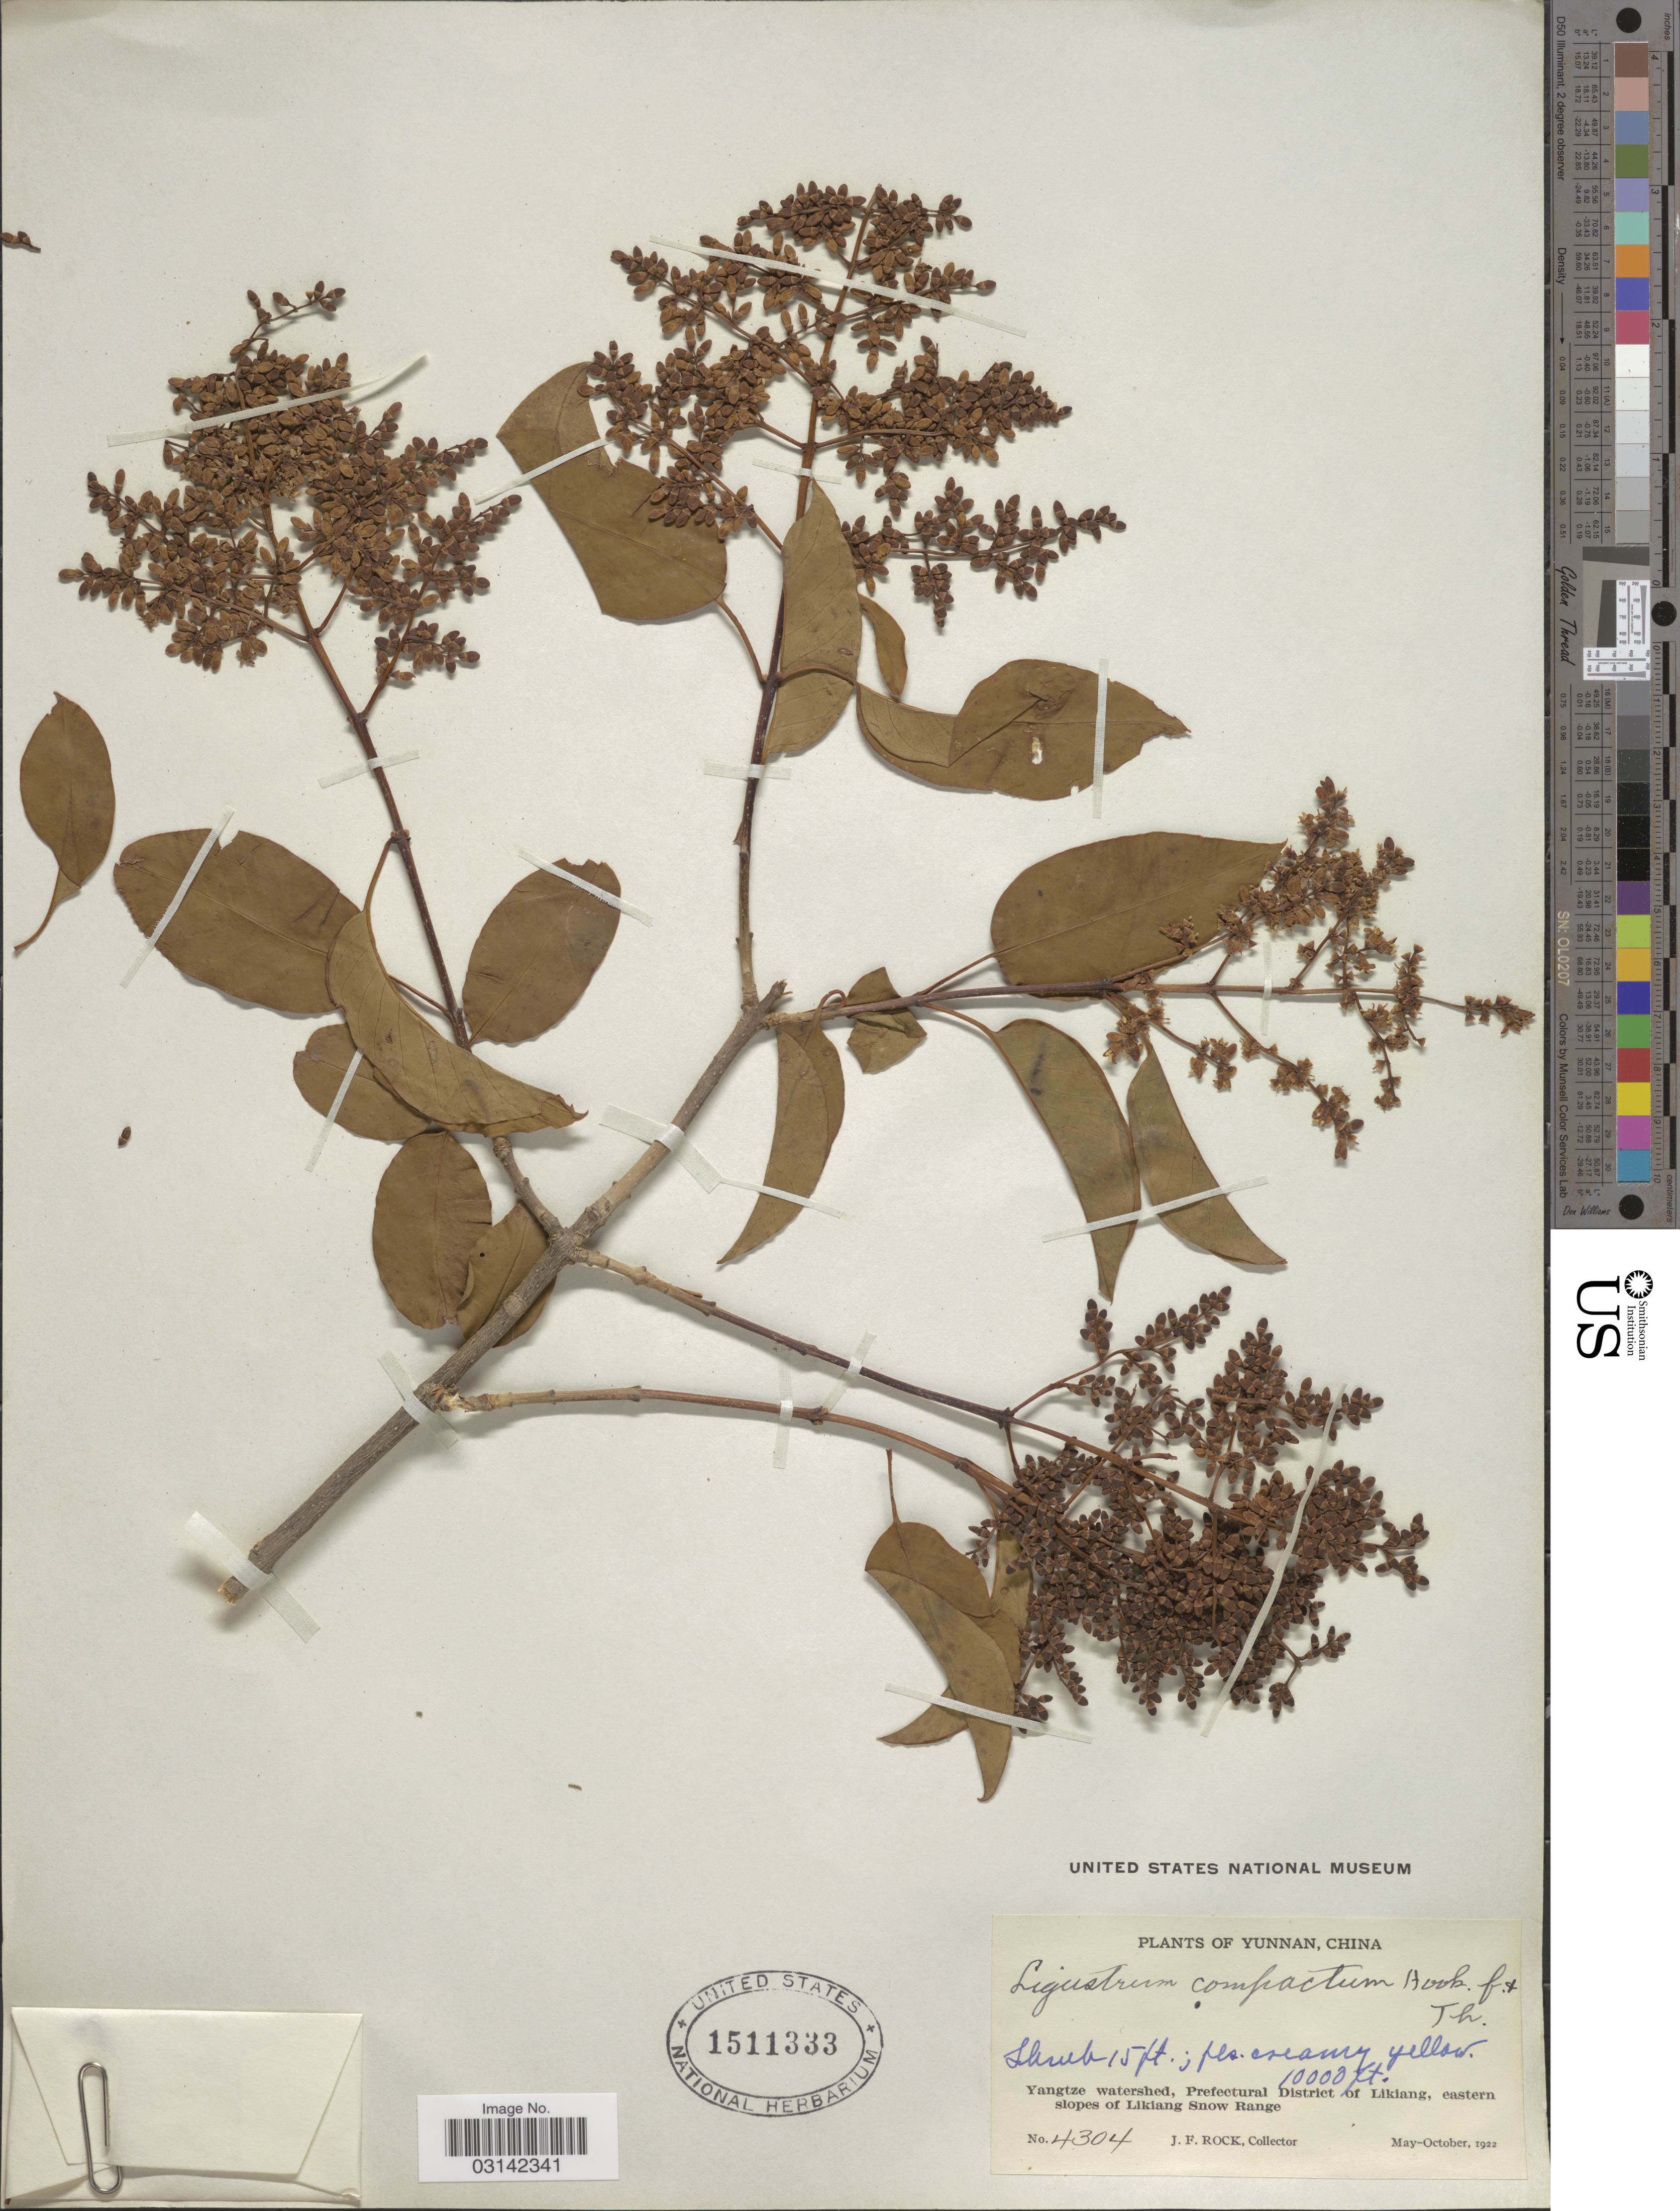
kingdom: Plantae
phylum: Tracheophyta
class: Magnoliopsida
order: Lamiales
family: Oleaceae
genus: Ligustrum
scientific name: Ligustrum compactum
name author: (Wall. ex G. Don) Hook. f. & Thomson ex Brandis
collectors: J. Rock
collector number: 4304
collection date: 1922-05/1922-10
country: China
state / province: Yunnan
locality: Yangtze watershed, Prefectural District of Likiang, eastern slopes of Likiang Snow Range.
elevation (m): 3048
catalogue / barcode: US 1511333